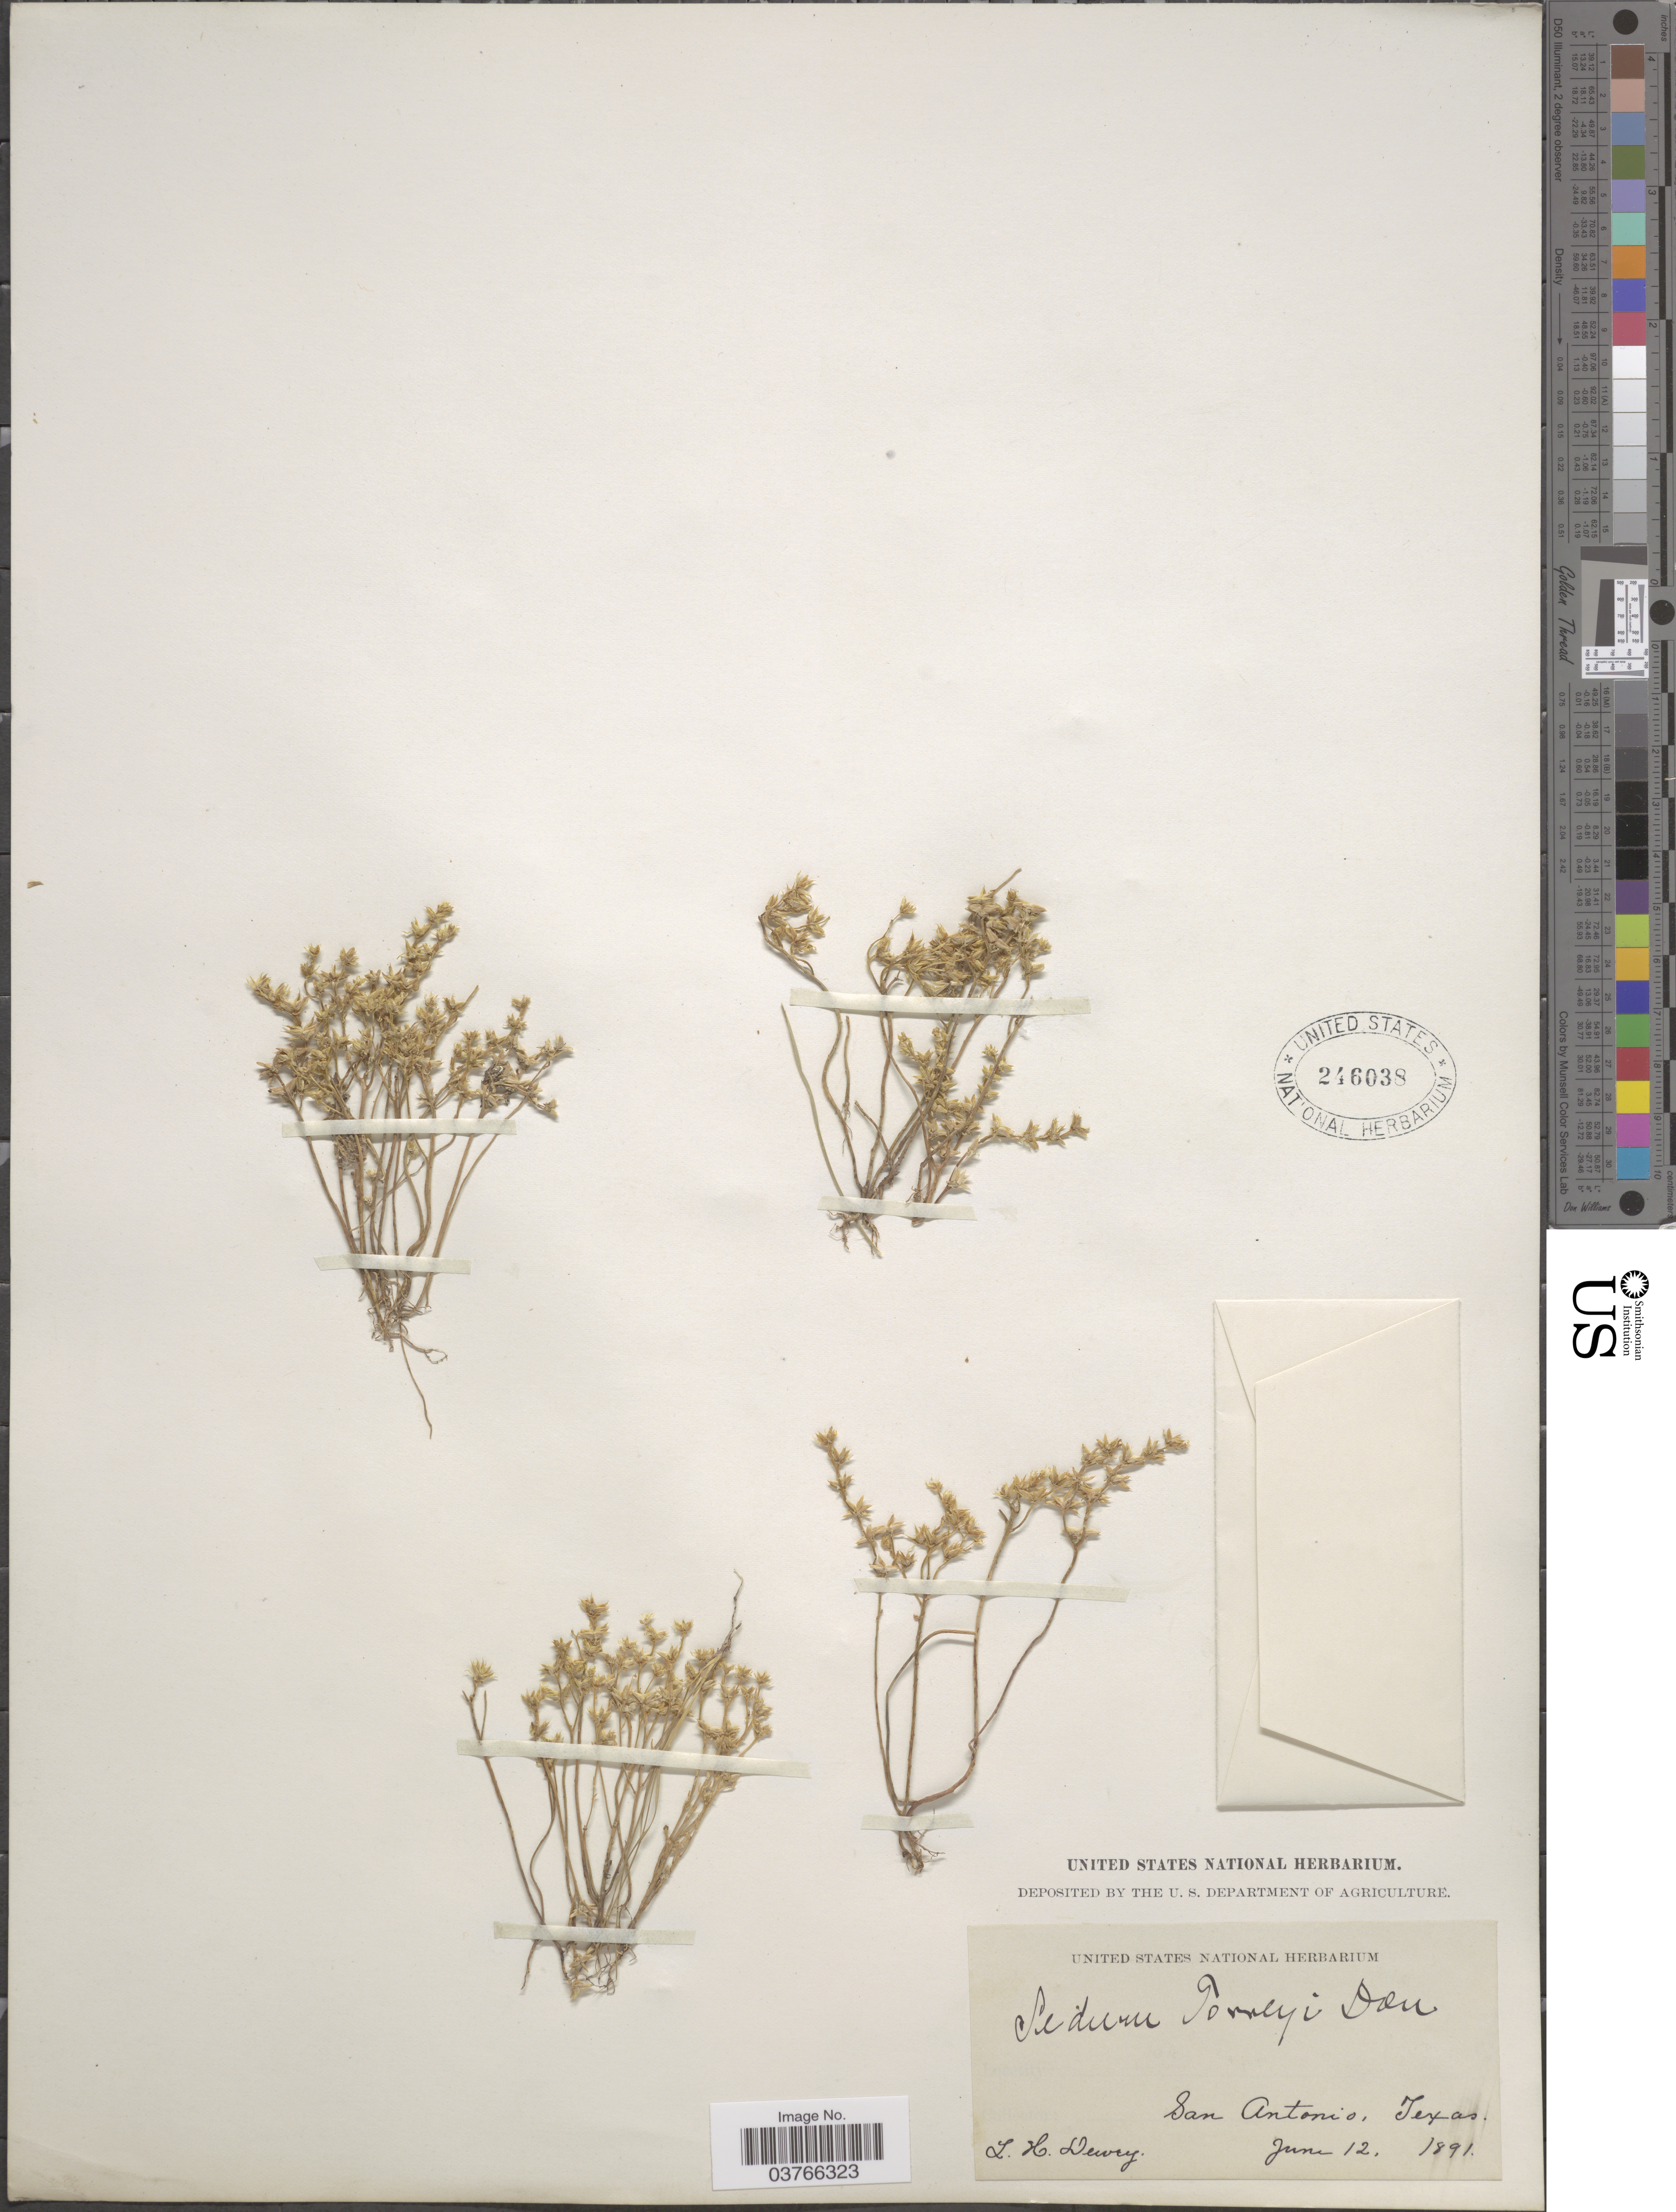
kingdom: Plantae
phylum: Tracheophyta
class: Magnoliopsida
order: Saxifragales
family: Crassulaceae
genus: Sedum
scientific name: Sedum nuttallianum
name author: Raf.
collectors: L. H. Dewey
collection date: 1891-06-12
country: United States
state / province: Texas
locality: San Antonio.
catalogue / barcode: US 246038